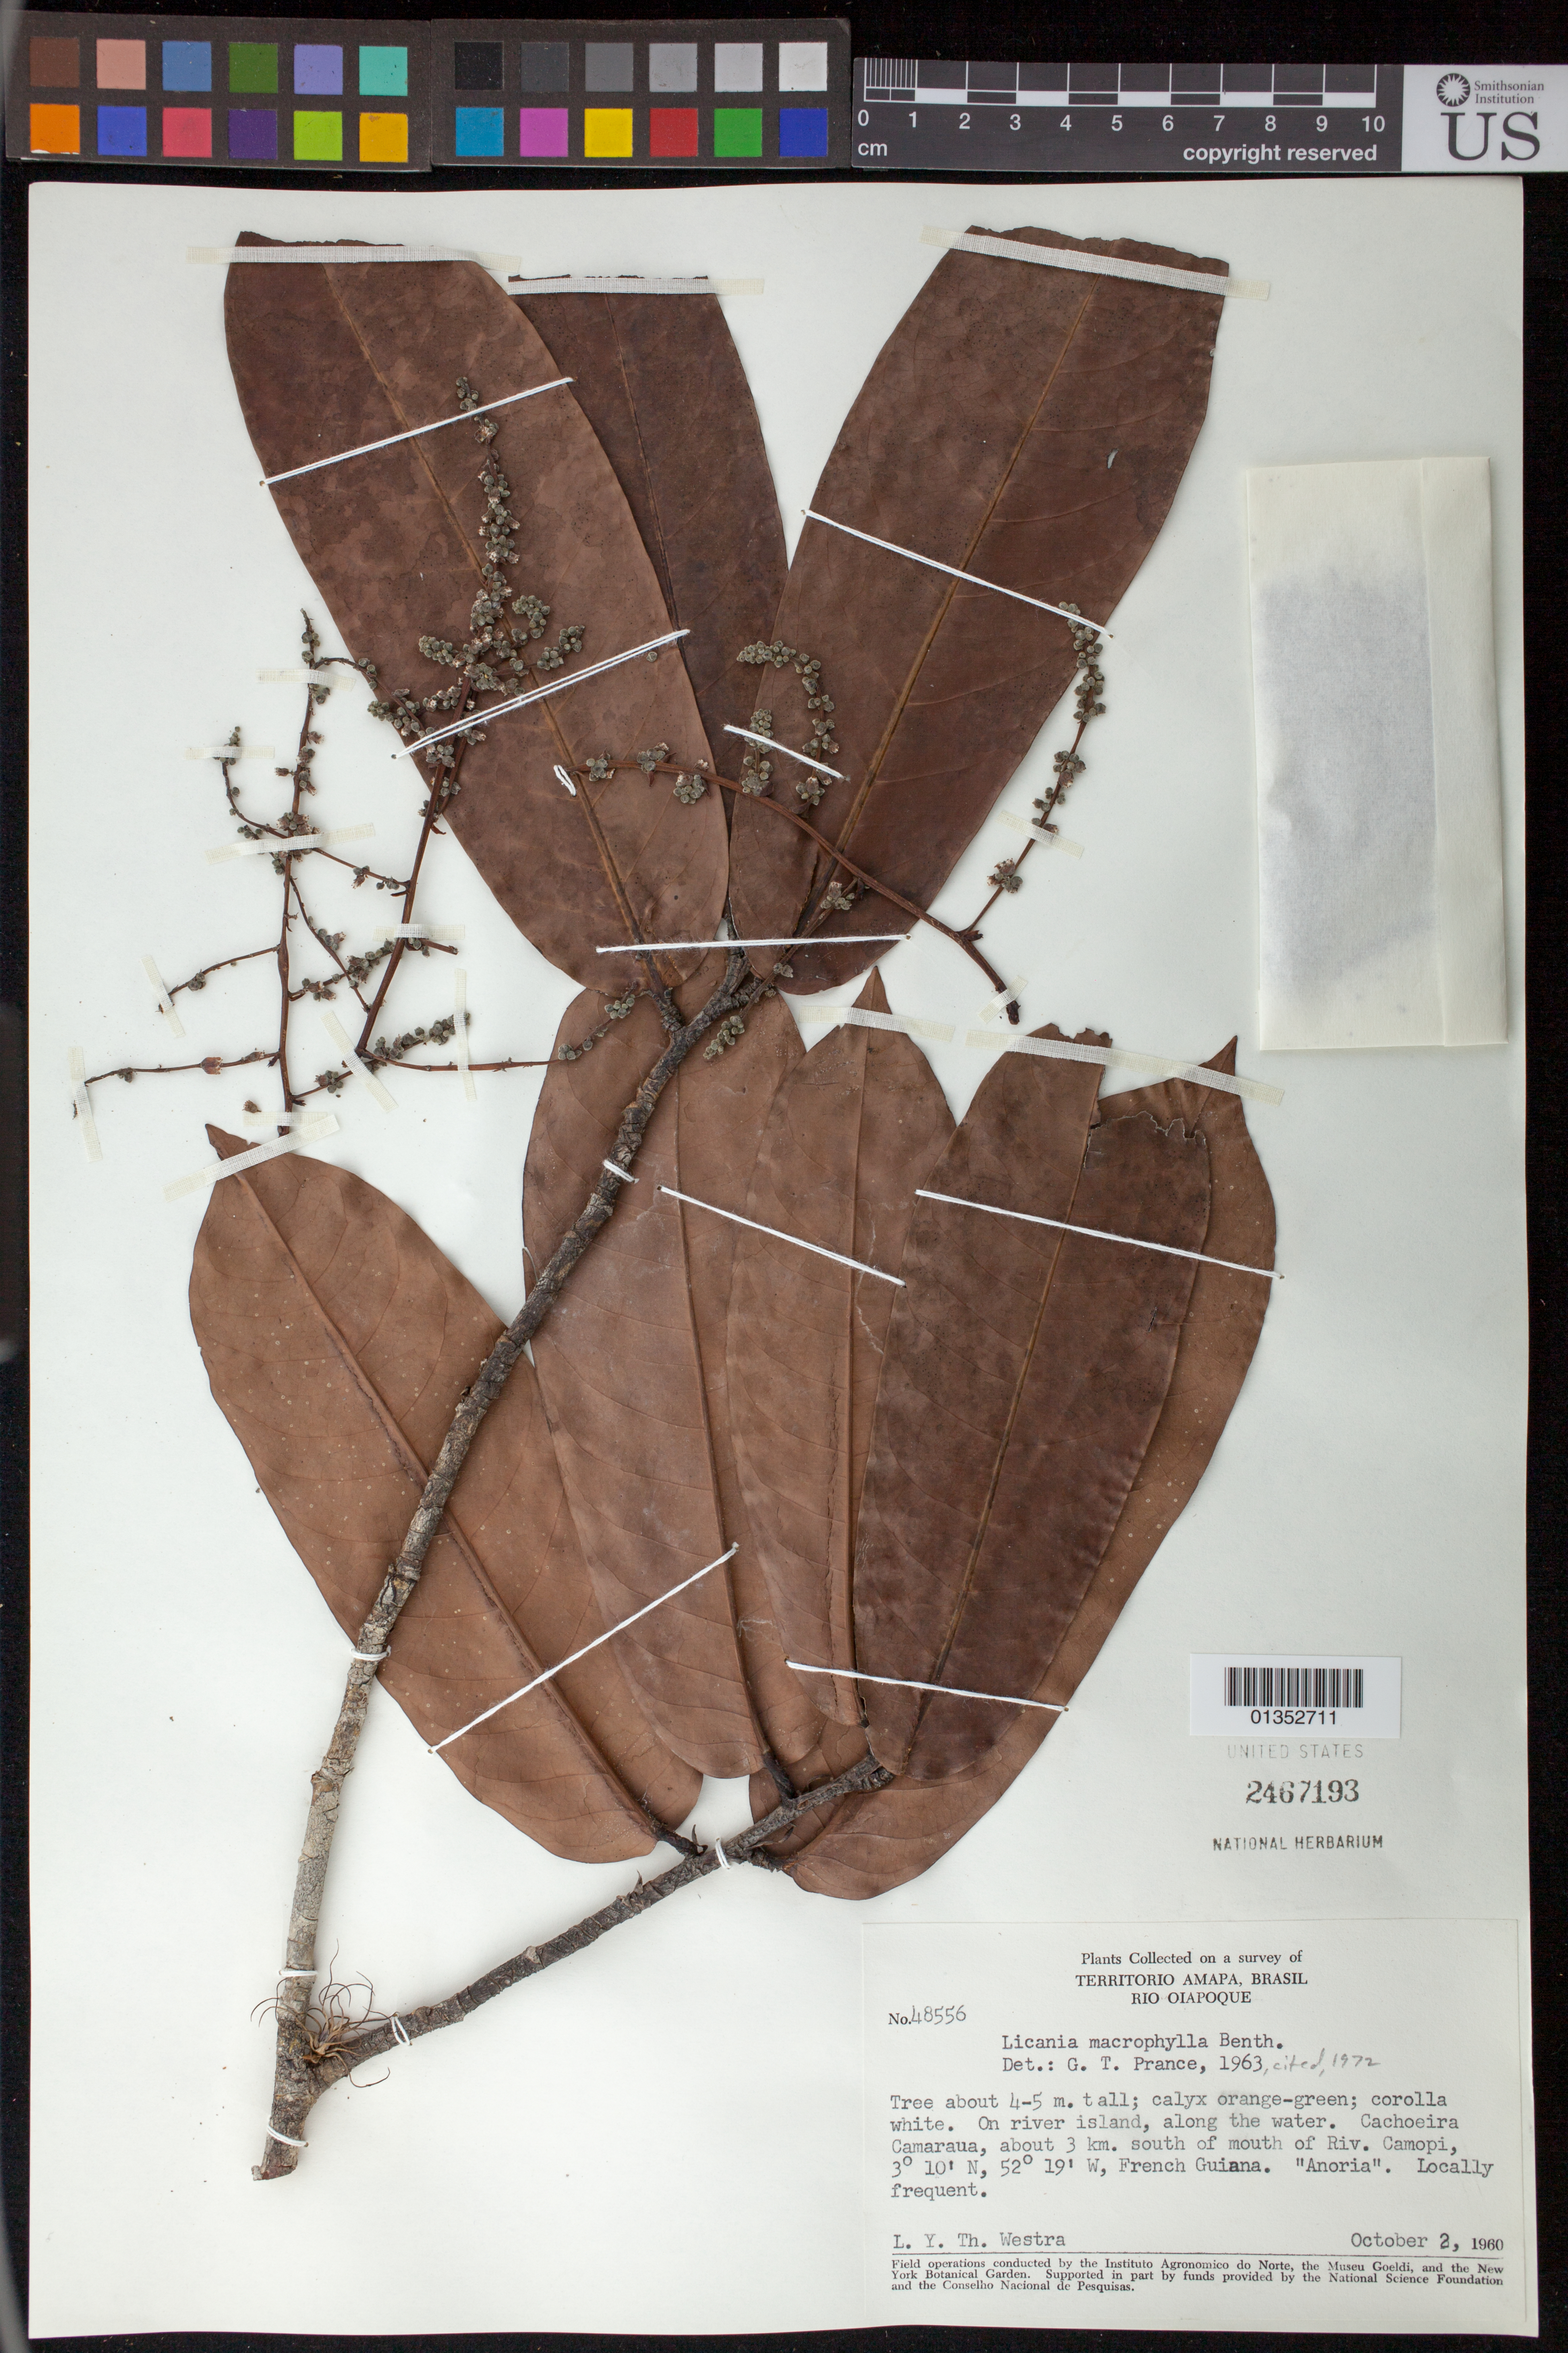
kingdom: Plantae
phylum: Tracheophyta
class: Magnoliopsida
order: Malpighiales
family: Chrysobalanaceae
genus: Hymenopus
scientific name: Hymenopus macrophyllus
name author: (Benth.) Sothers & Prance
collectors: L. Y. T. Westra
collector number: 48556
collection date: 1960-10-02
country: French Guiana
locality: Cachoeira Camaraua, about 3 km south of mouth of Riv. Camopi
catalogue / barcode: US 2467193